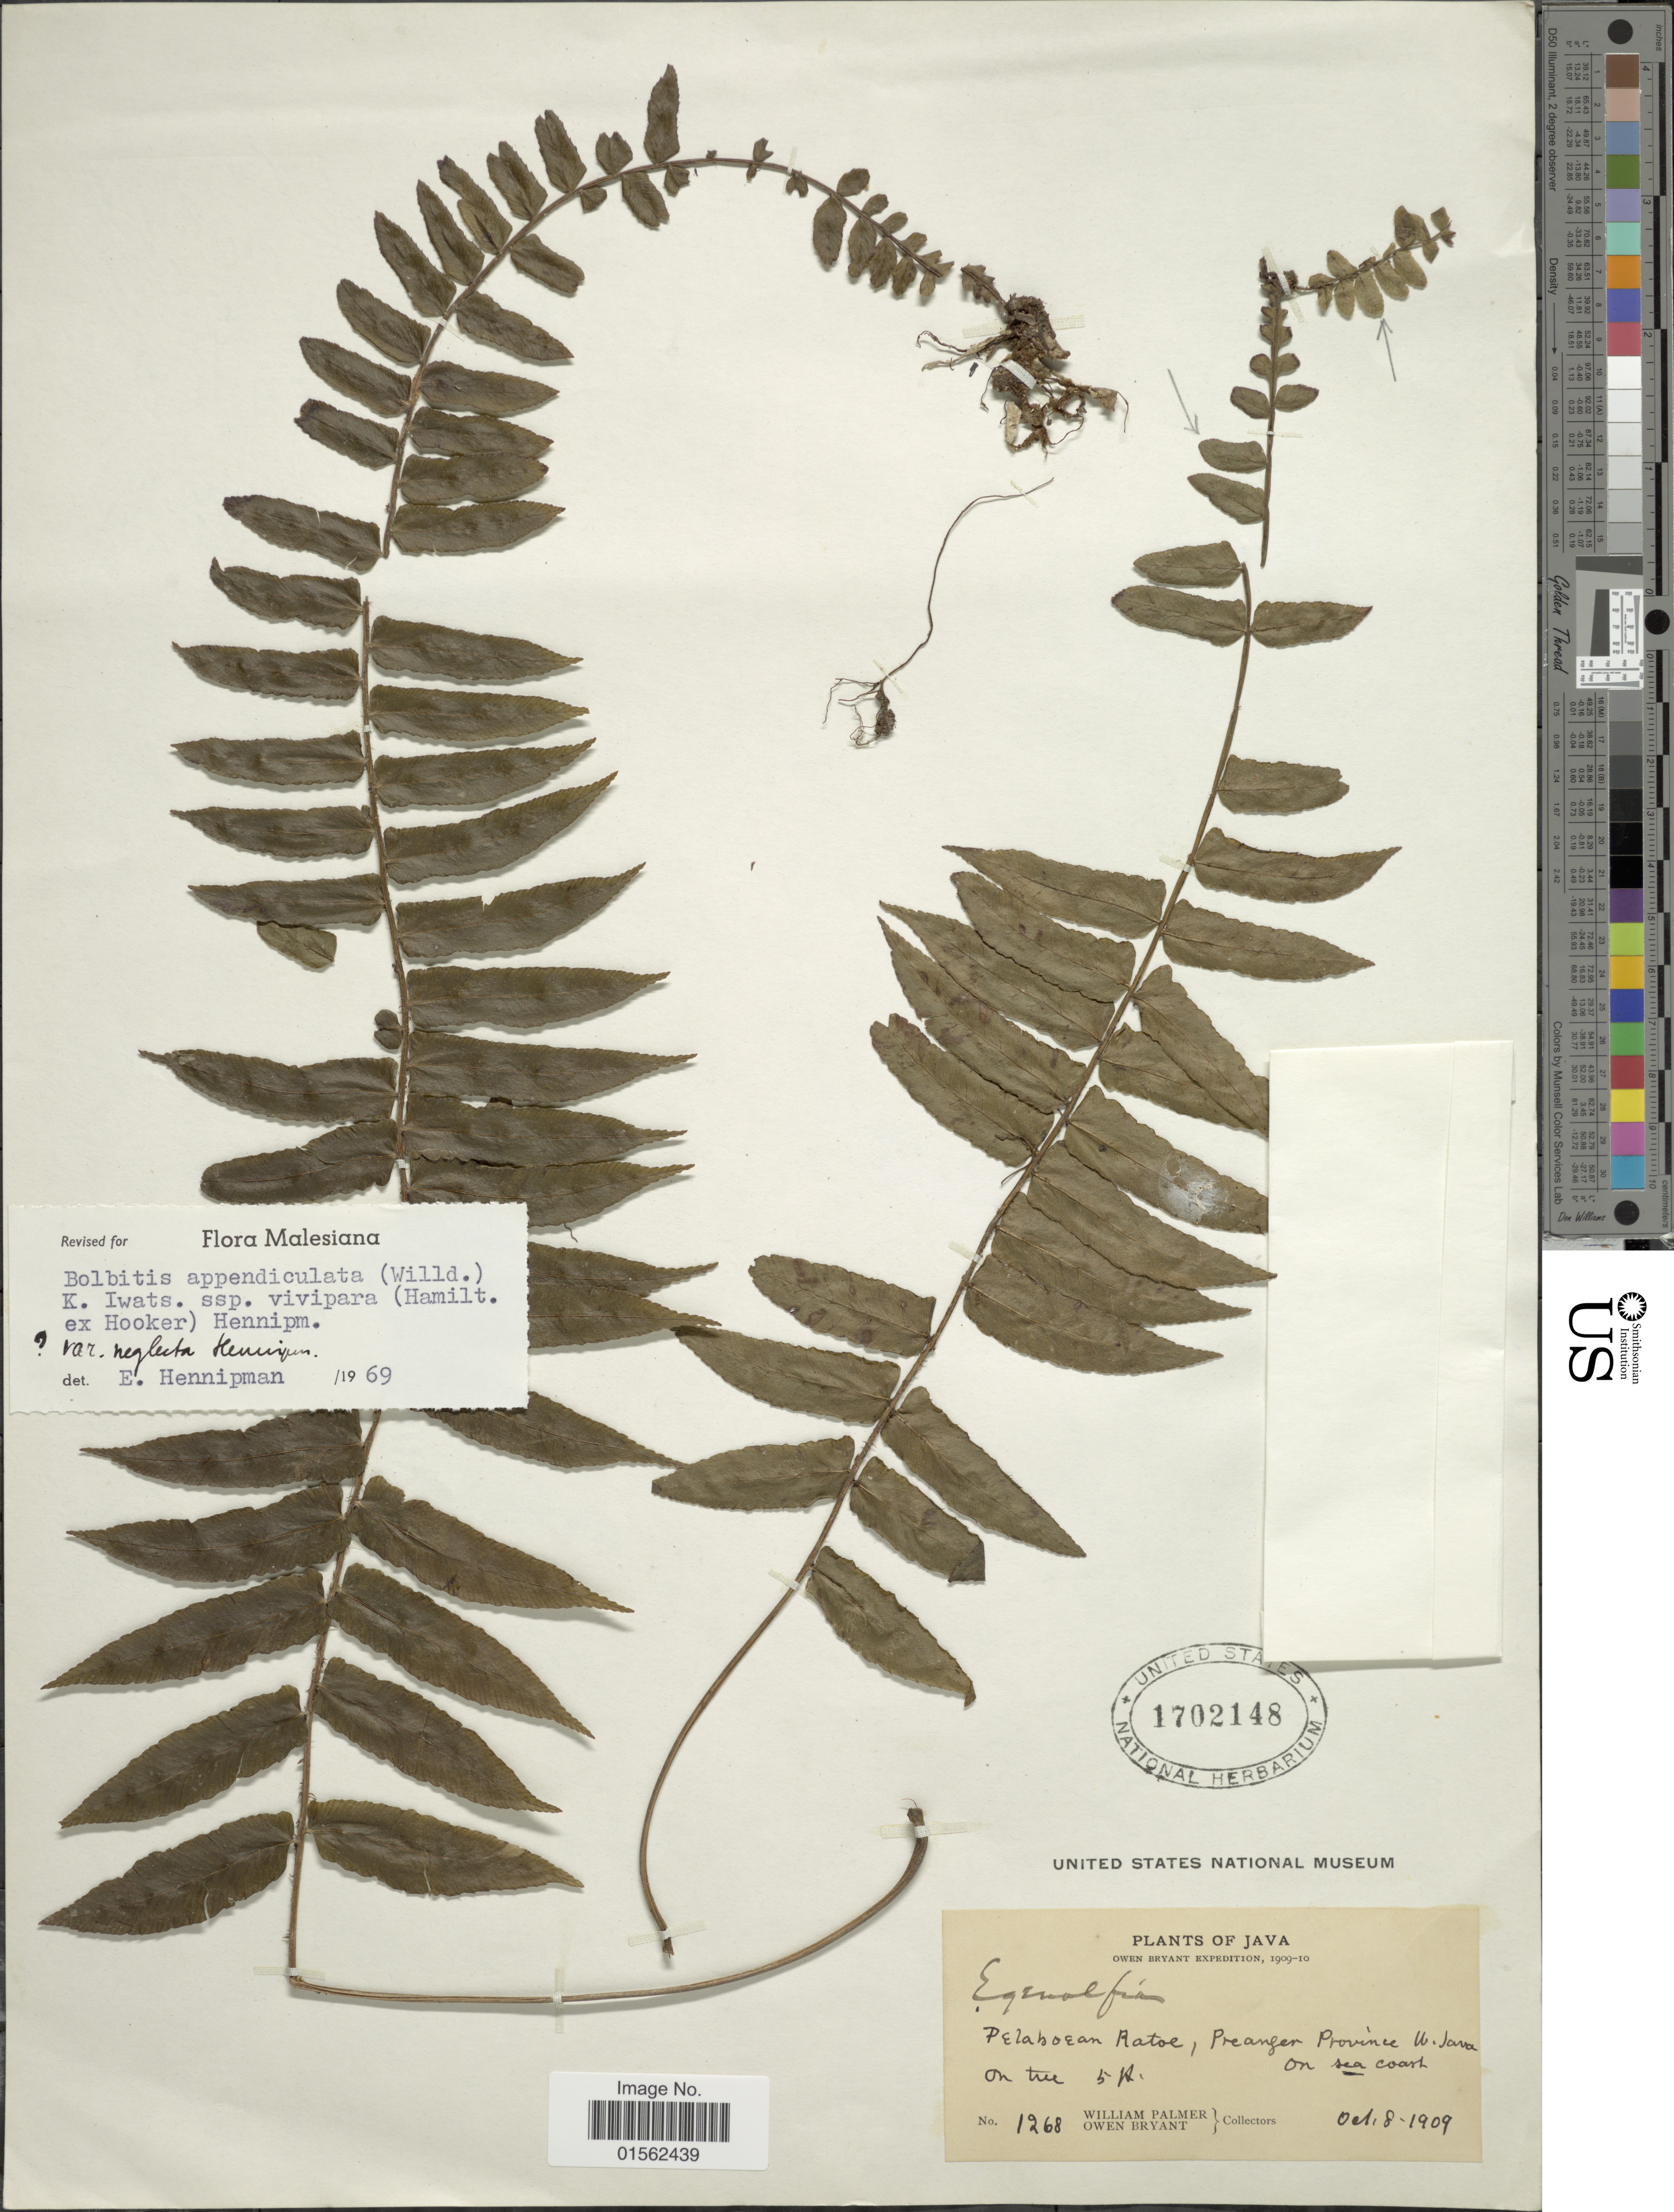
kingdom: Plantae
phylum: Tracheophyta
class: Polypodiopsida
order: Polypodiales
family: Dryopteridaceae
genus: Bolbitis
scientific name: Bolbitis appendiculata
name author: (Willd.) K. Iwats.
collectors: W. Palmer & O. Bryant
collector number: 1268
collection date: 1909-10-08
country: Indonesia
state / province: Java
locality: Pelaboean ratoe, Prenager province of W. Java on sea coast [interpreted]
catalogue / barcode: US 1702148